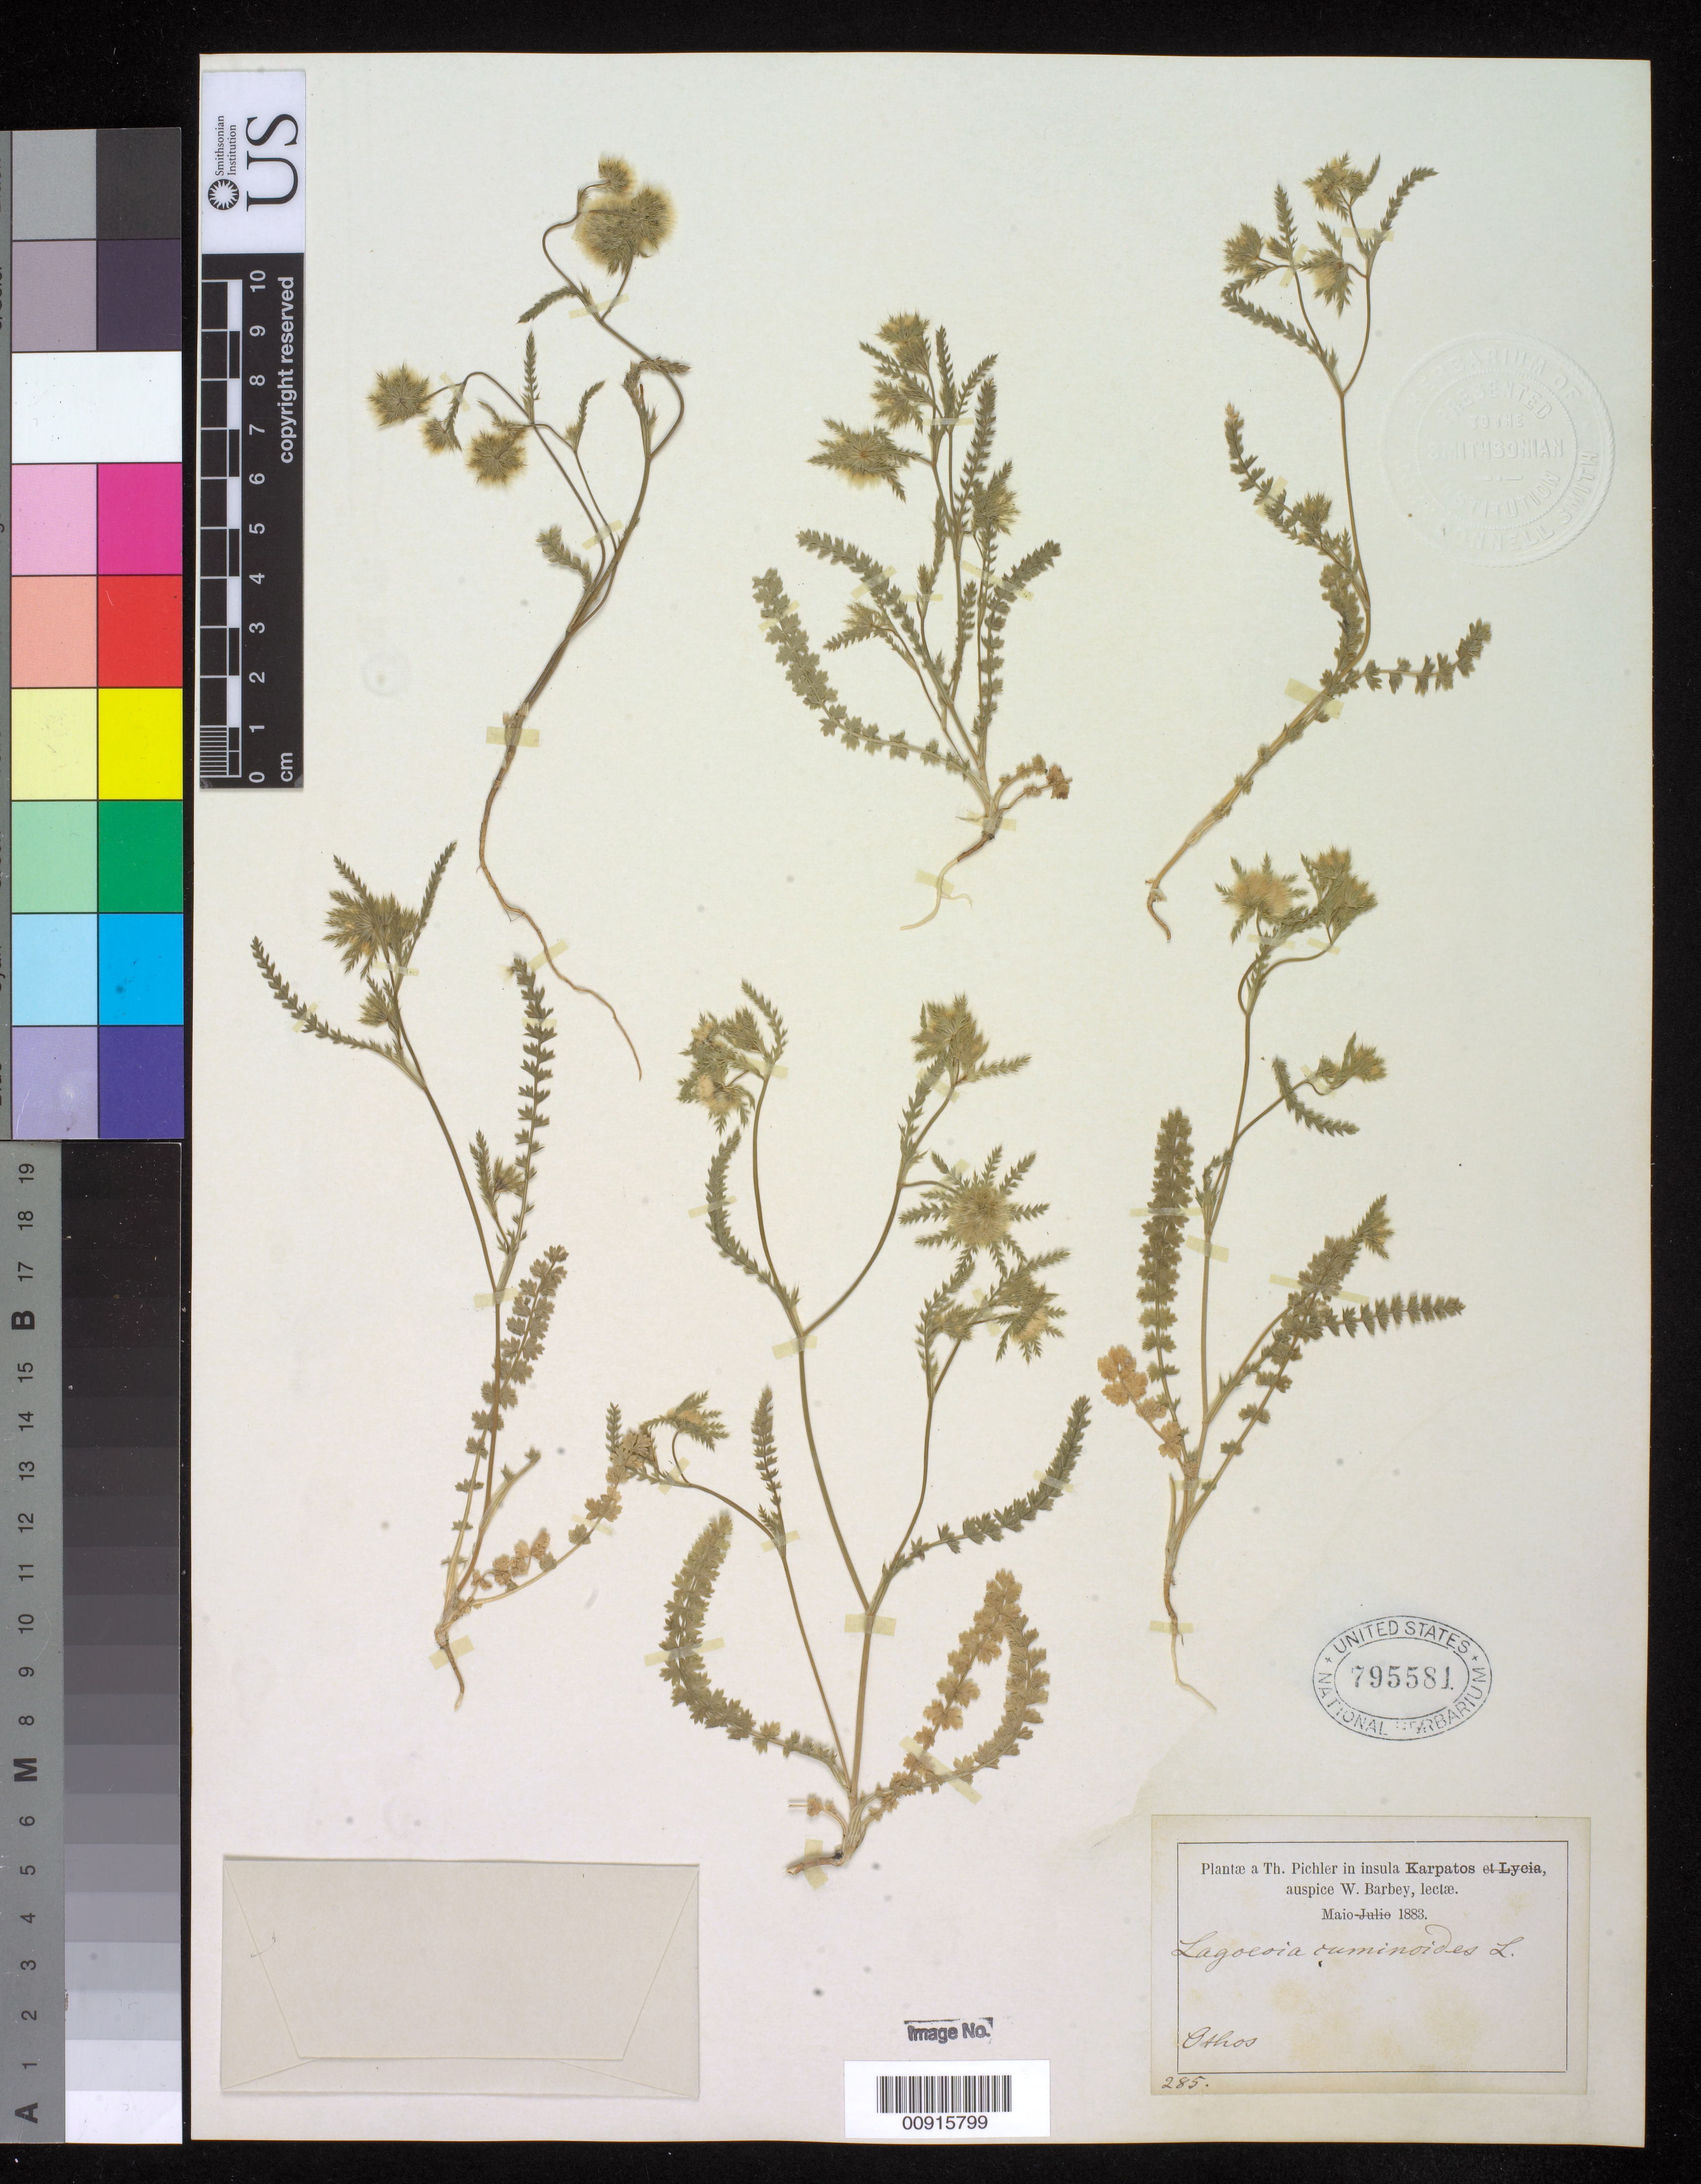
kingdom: Plantae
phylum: Tracheophyta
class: Magnoliopsida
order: Apiales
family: Apiaceae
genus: Lagoecia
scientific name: Lagoecia cuminoides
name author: L.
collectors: W. Barbey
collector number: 285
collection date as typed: May 1883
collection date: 1883-05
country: Greece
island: Karpatos I.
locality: Othos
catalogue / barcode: US 795581